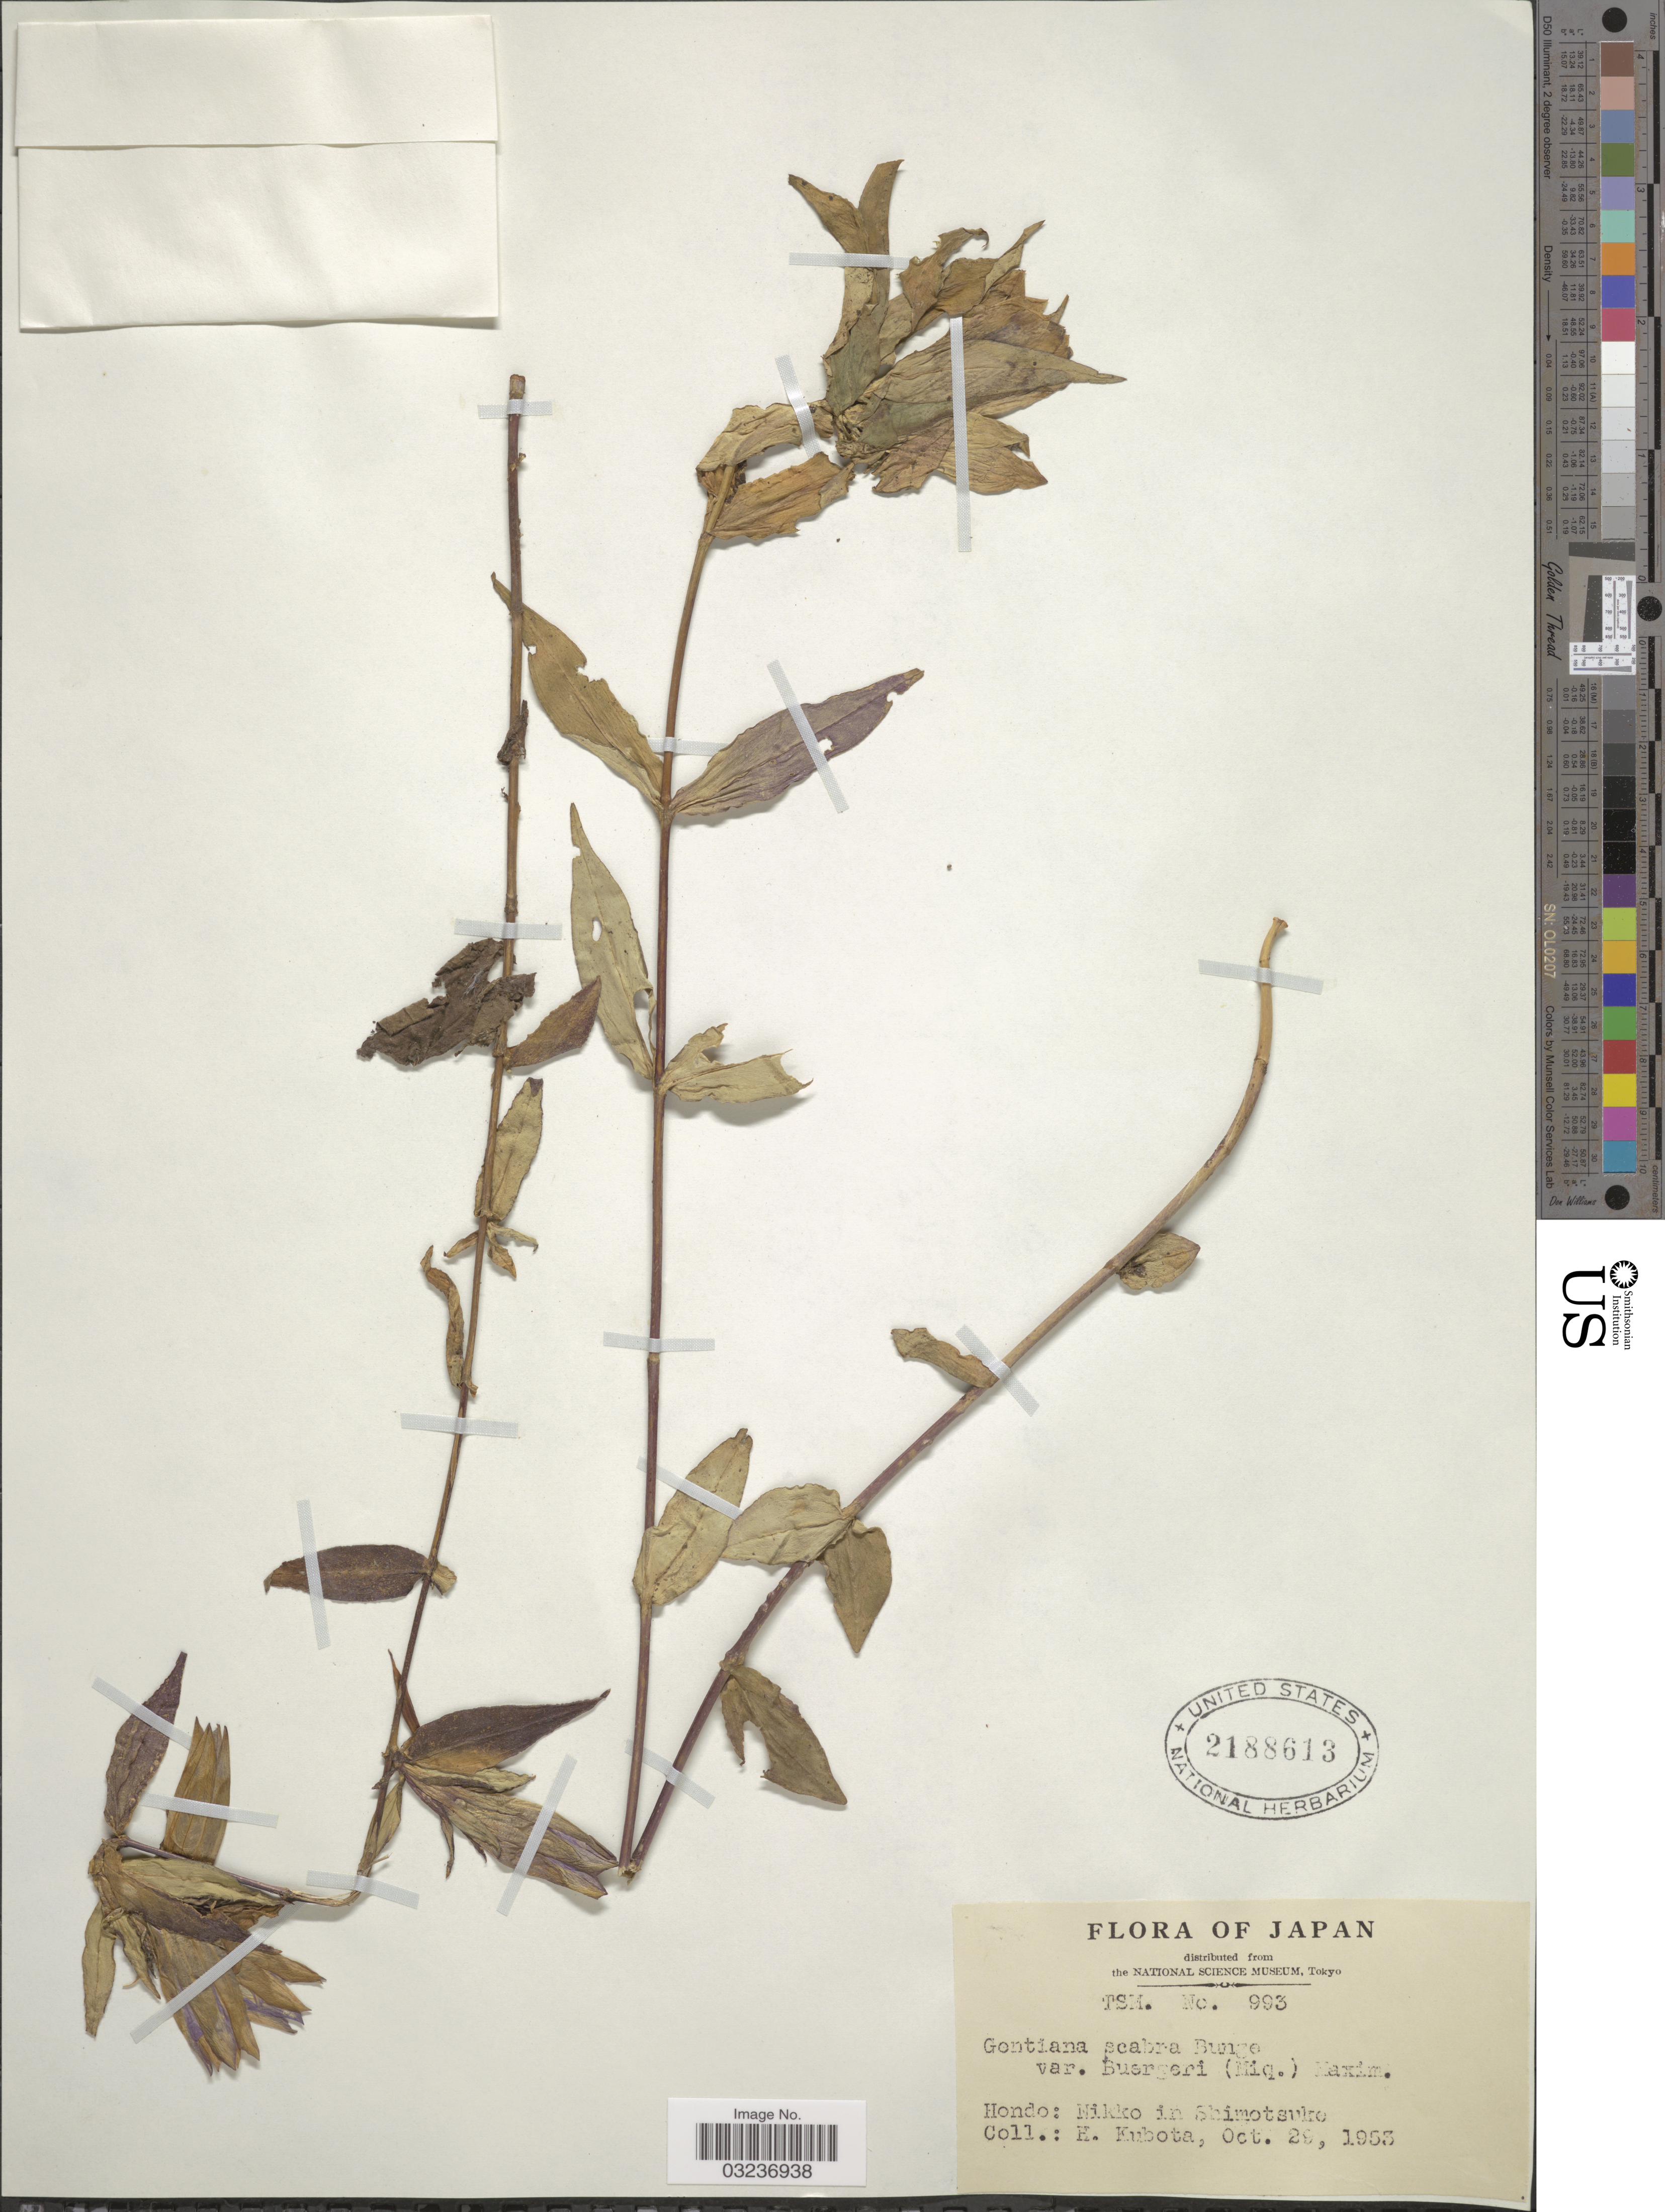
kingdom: Plantae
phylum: Tracheophyta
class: Magnoliopsida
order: Gentianales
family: Gentianaceae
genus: Gentiana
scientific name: Gentiana scabra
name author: Bunge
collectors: H. Kubota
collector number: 993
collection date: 1953-10-29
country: Japan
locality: Hondo: Nikko in Shimotsuke.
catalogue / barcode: US 2188613